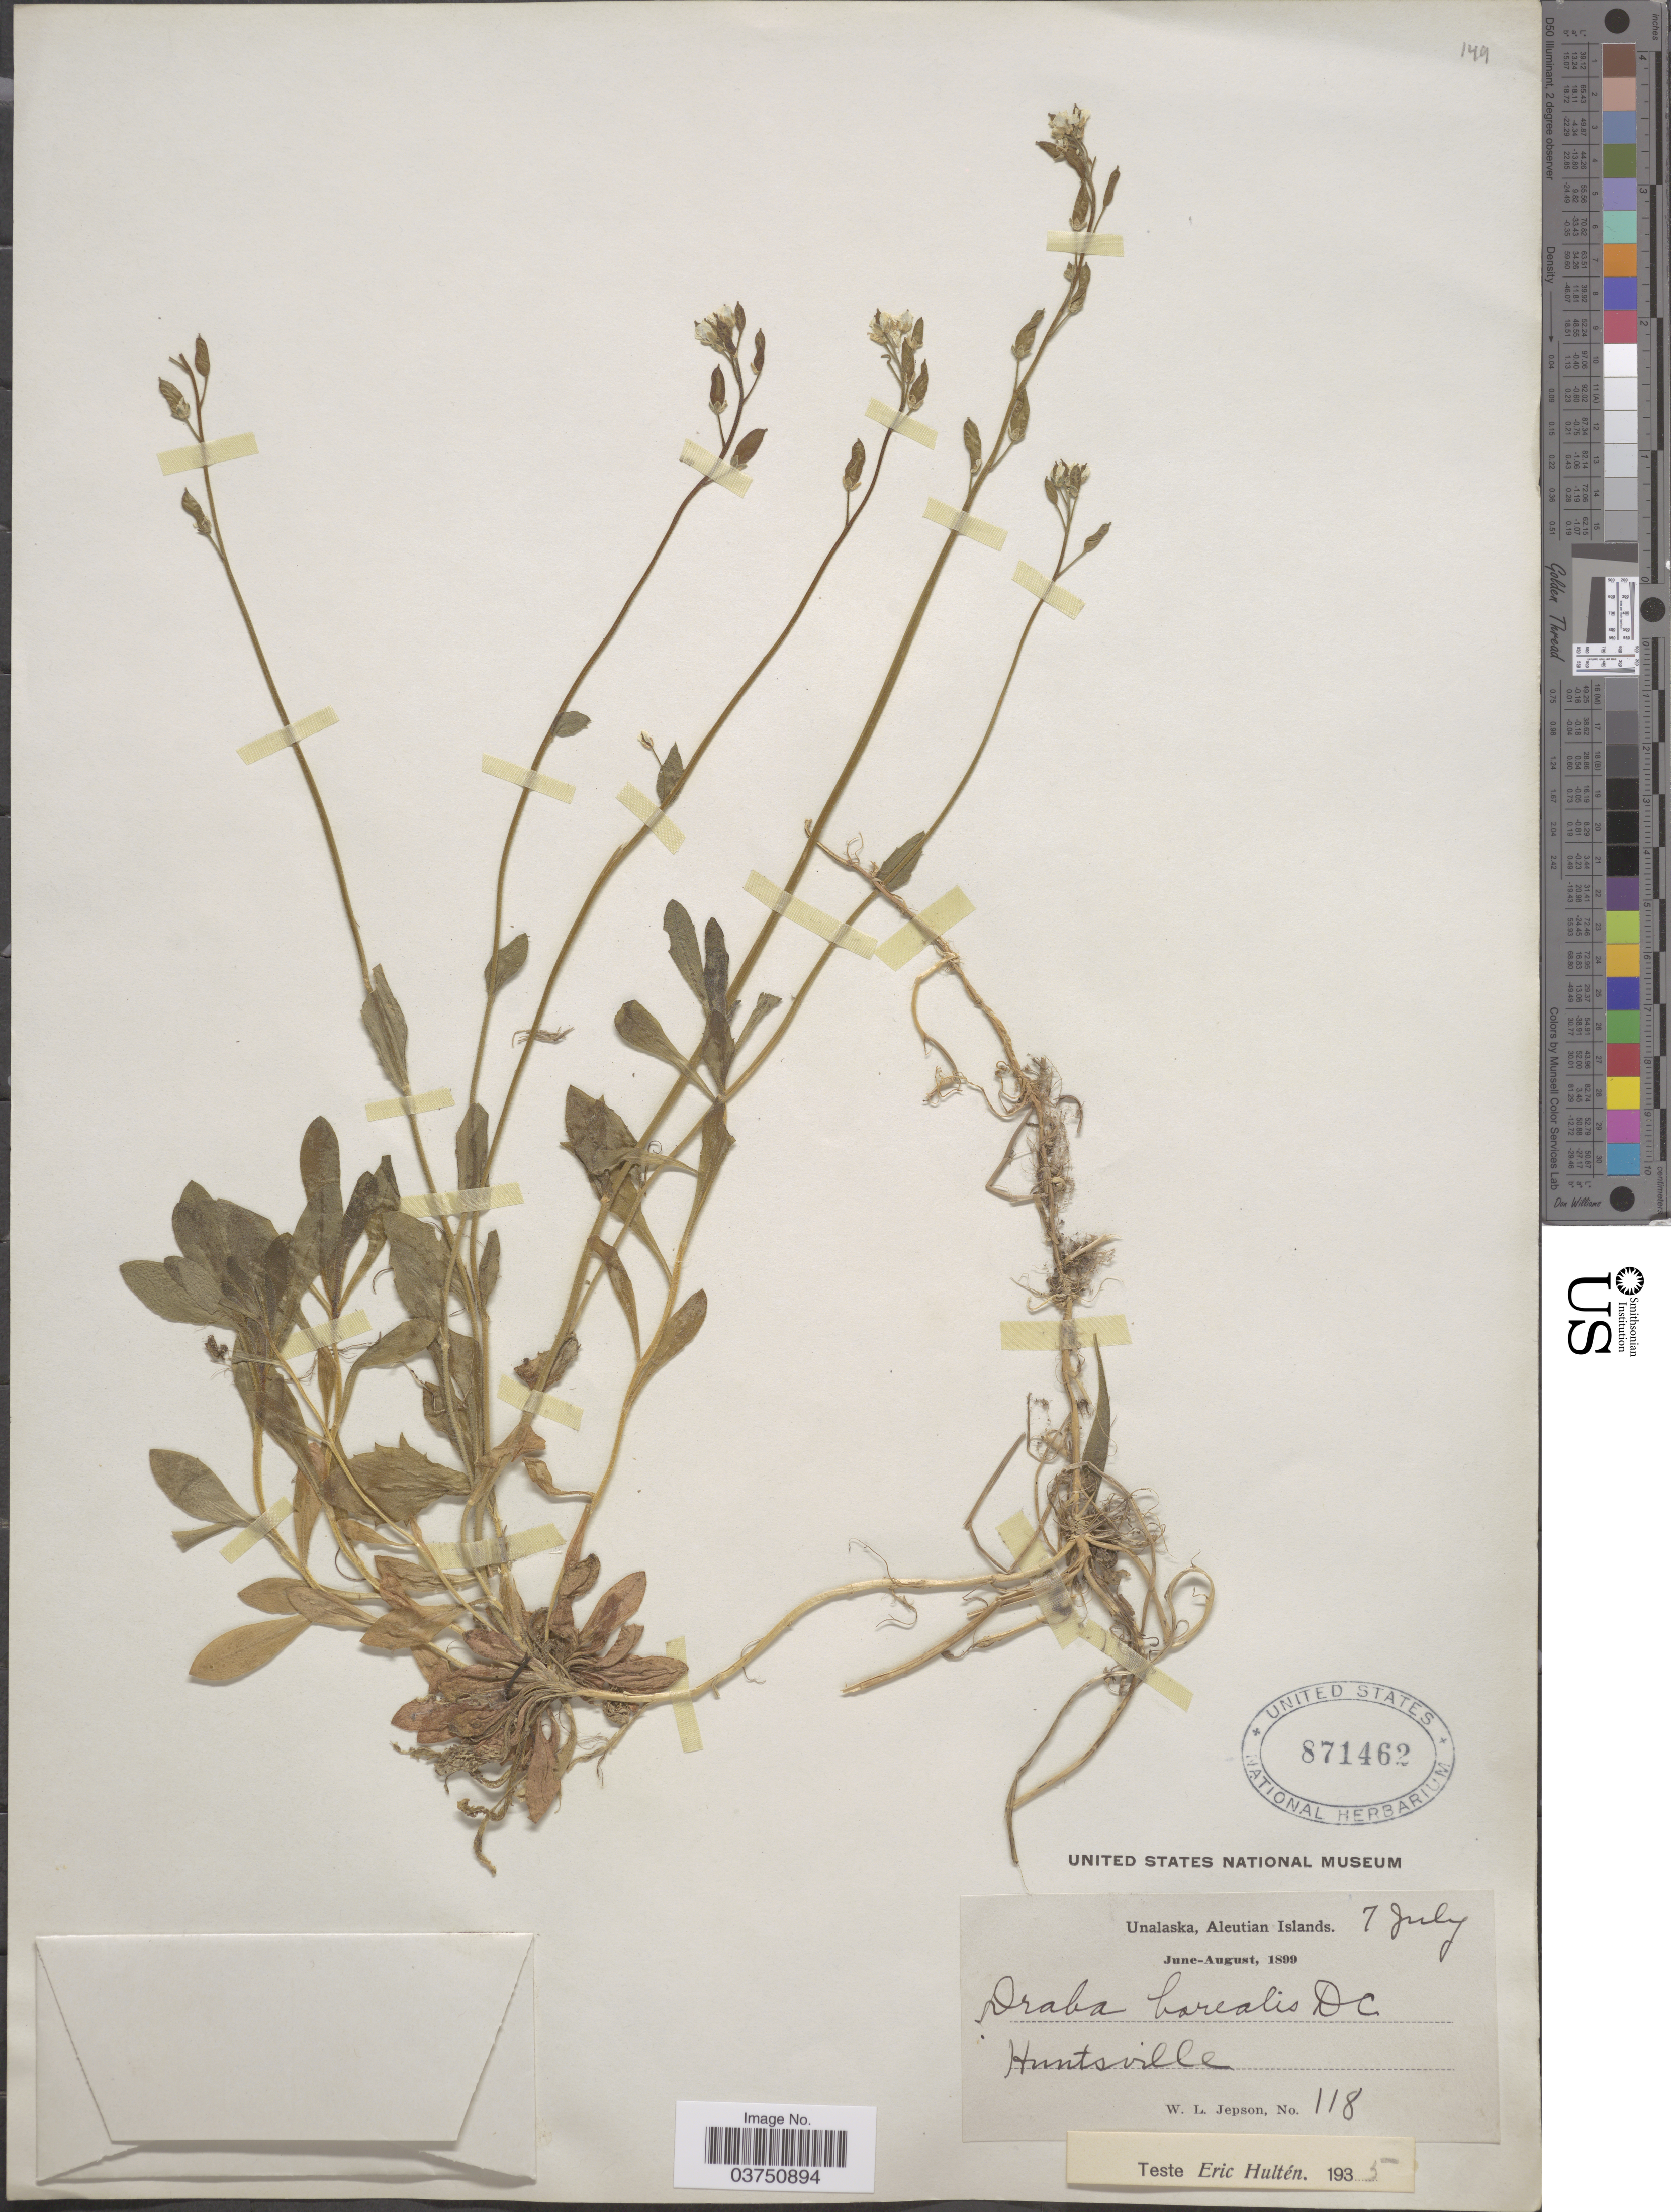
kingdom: Plantae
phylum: Tracheophyta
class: Magnoliopsida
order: Brassicales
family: Brassicaceae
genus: Draba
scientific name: Draba borealis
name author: DC.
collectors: W. L. Jepson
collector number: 118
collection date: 1899-06/1899-08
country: United States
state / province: Alaska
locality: Unalaska, Aleutian Islands. Huntsville.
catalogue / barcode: US 871462